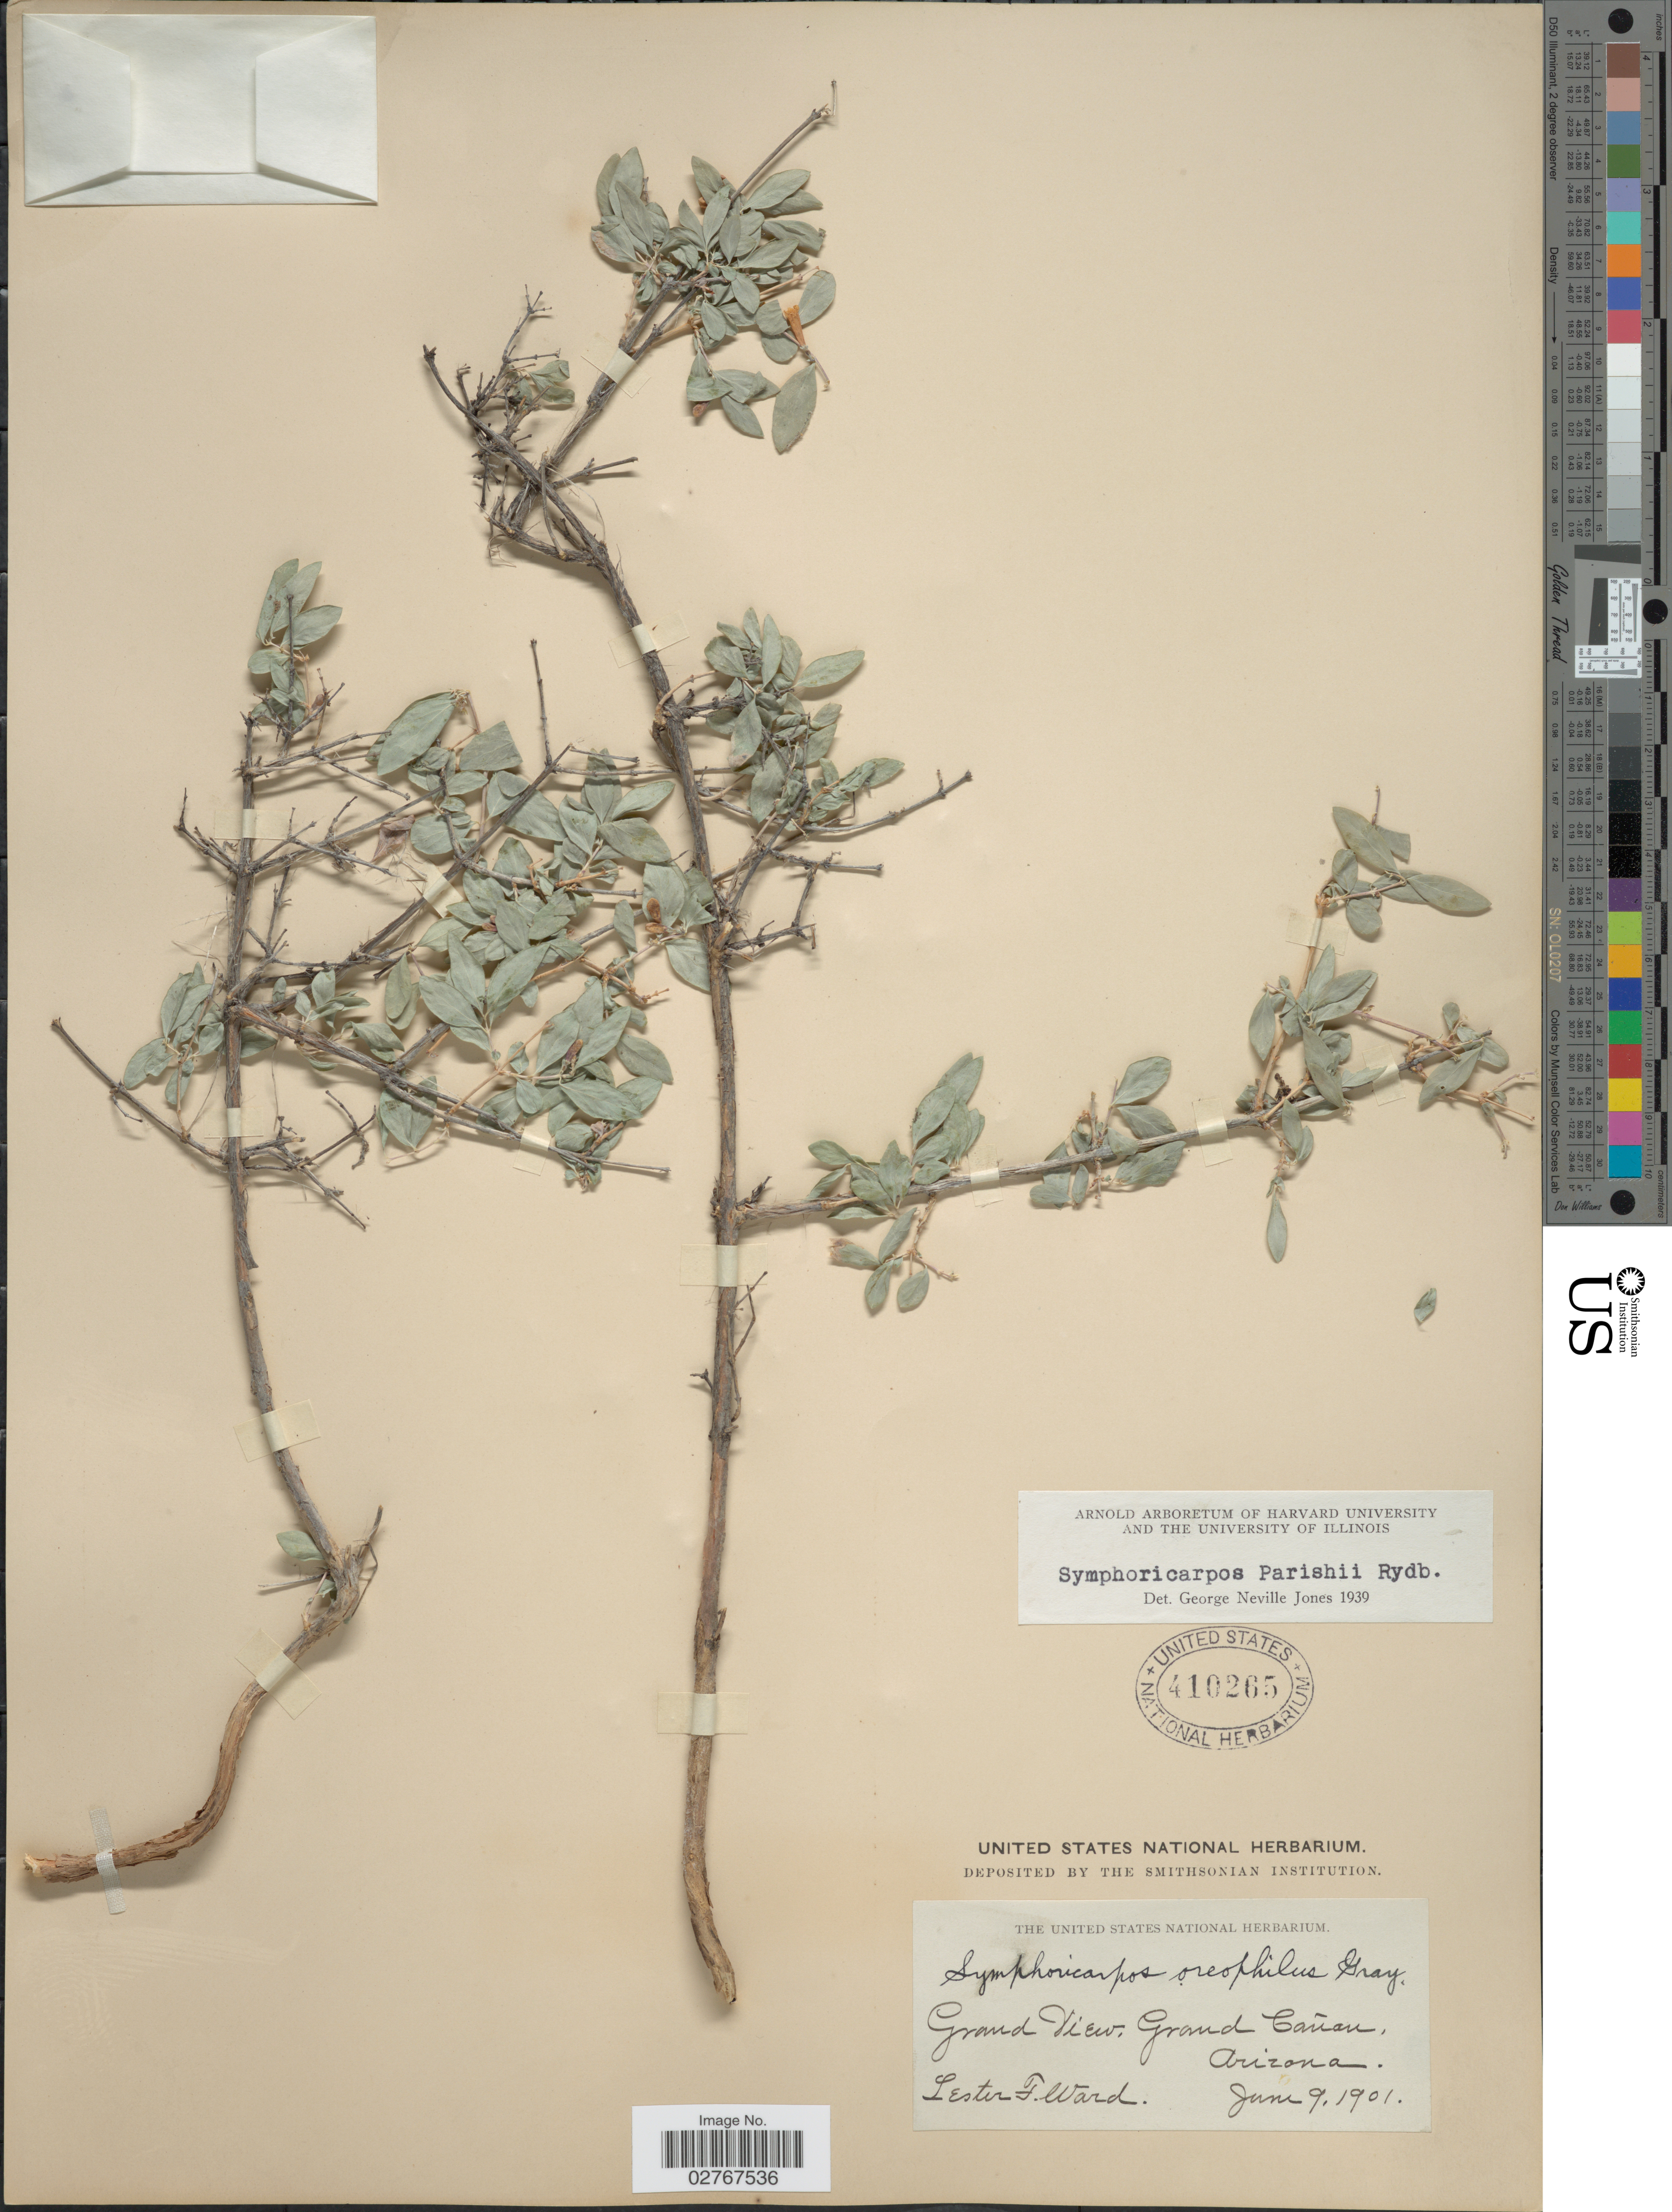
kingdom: Plantae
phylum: Tracheophyta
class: Magnoliopsida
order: Dipsacales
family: Caprifoliaceae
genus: Symphoricarpos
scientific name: Symphoricarpos parishii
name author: Rydb.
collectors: L. F. Ward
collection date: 1901-06-09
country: United States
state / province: Arizona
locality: Grand View, Grand Cañon.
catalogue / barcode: US 410265